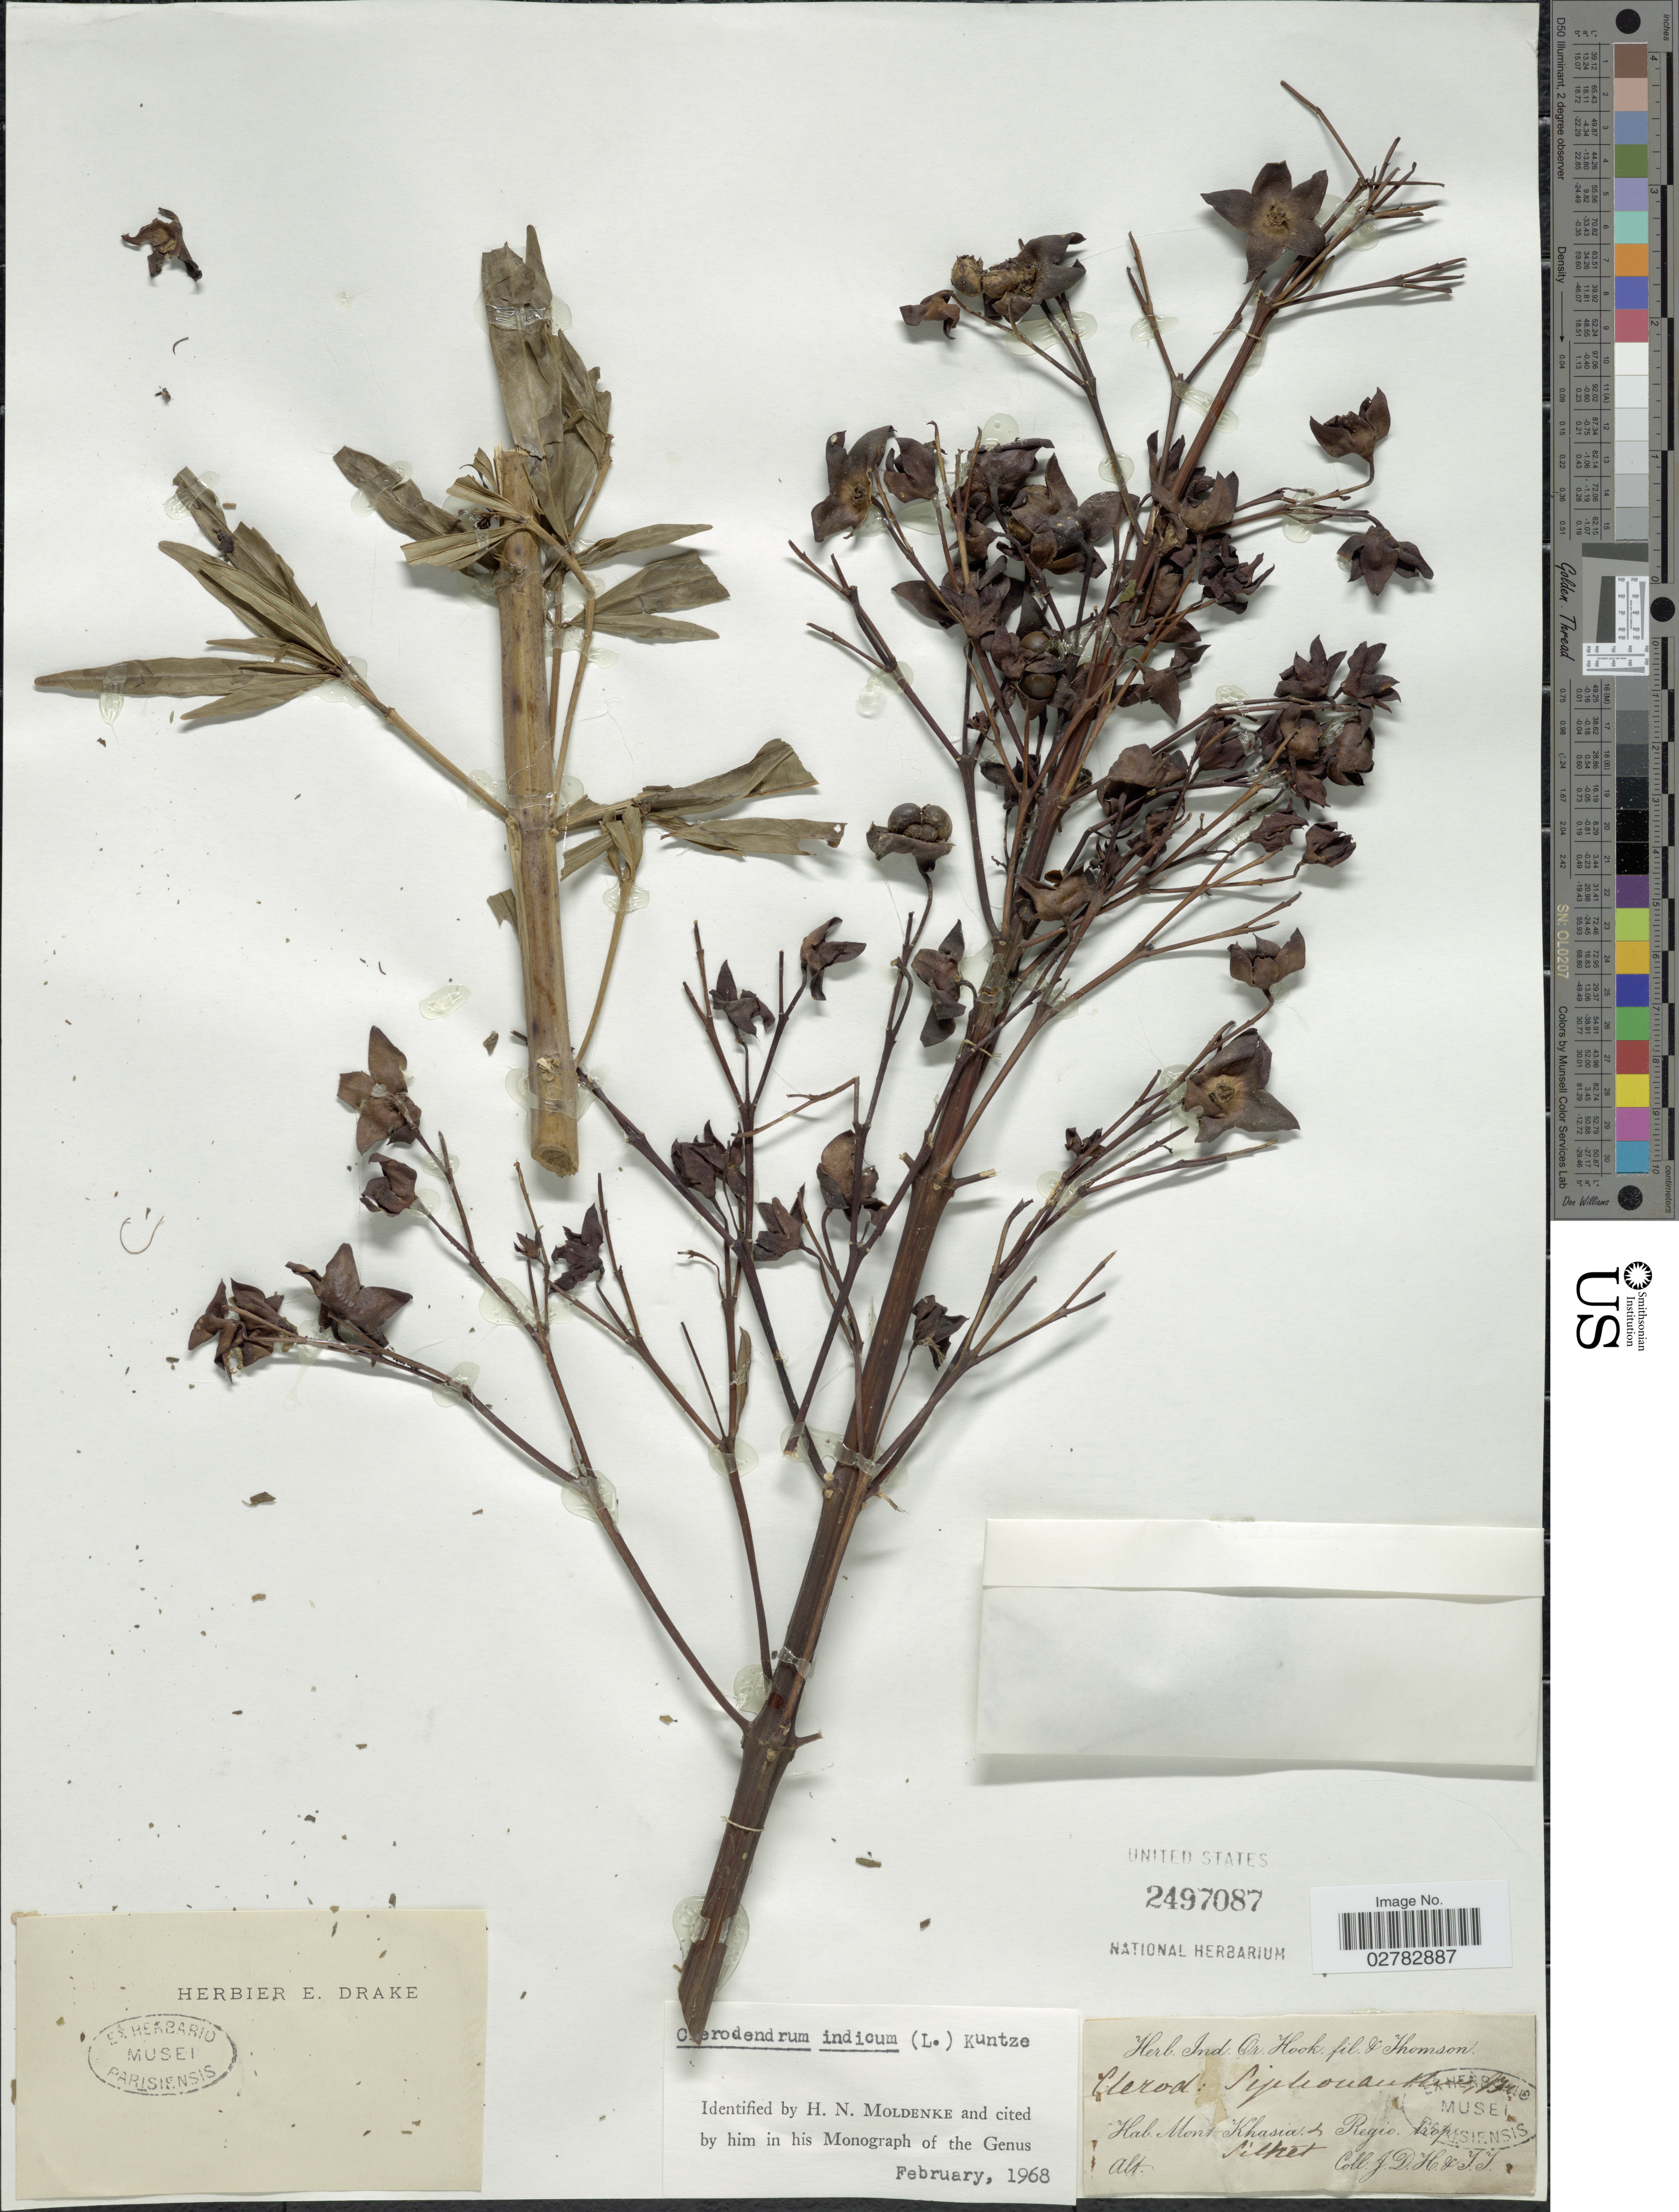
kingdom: Plantae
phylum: Tracheophyta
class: Magnoliopsida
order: Lamiales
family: Lamiaceae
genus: Clerodendrum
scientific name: Clerodendrum indicum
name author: (L.) Kuntze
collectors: J. D. Hooker & T. Thomson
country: India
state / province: Meghalaya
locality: Mont. Khasia & Regio trop. Silket.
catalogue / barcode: US 2497087